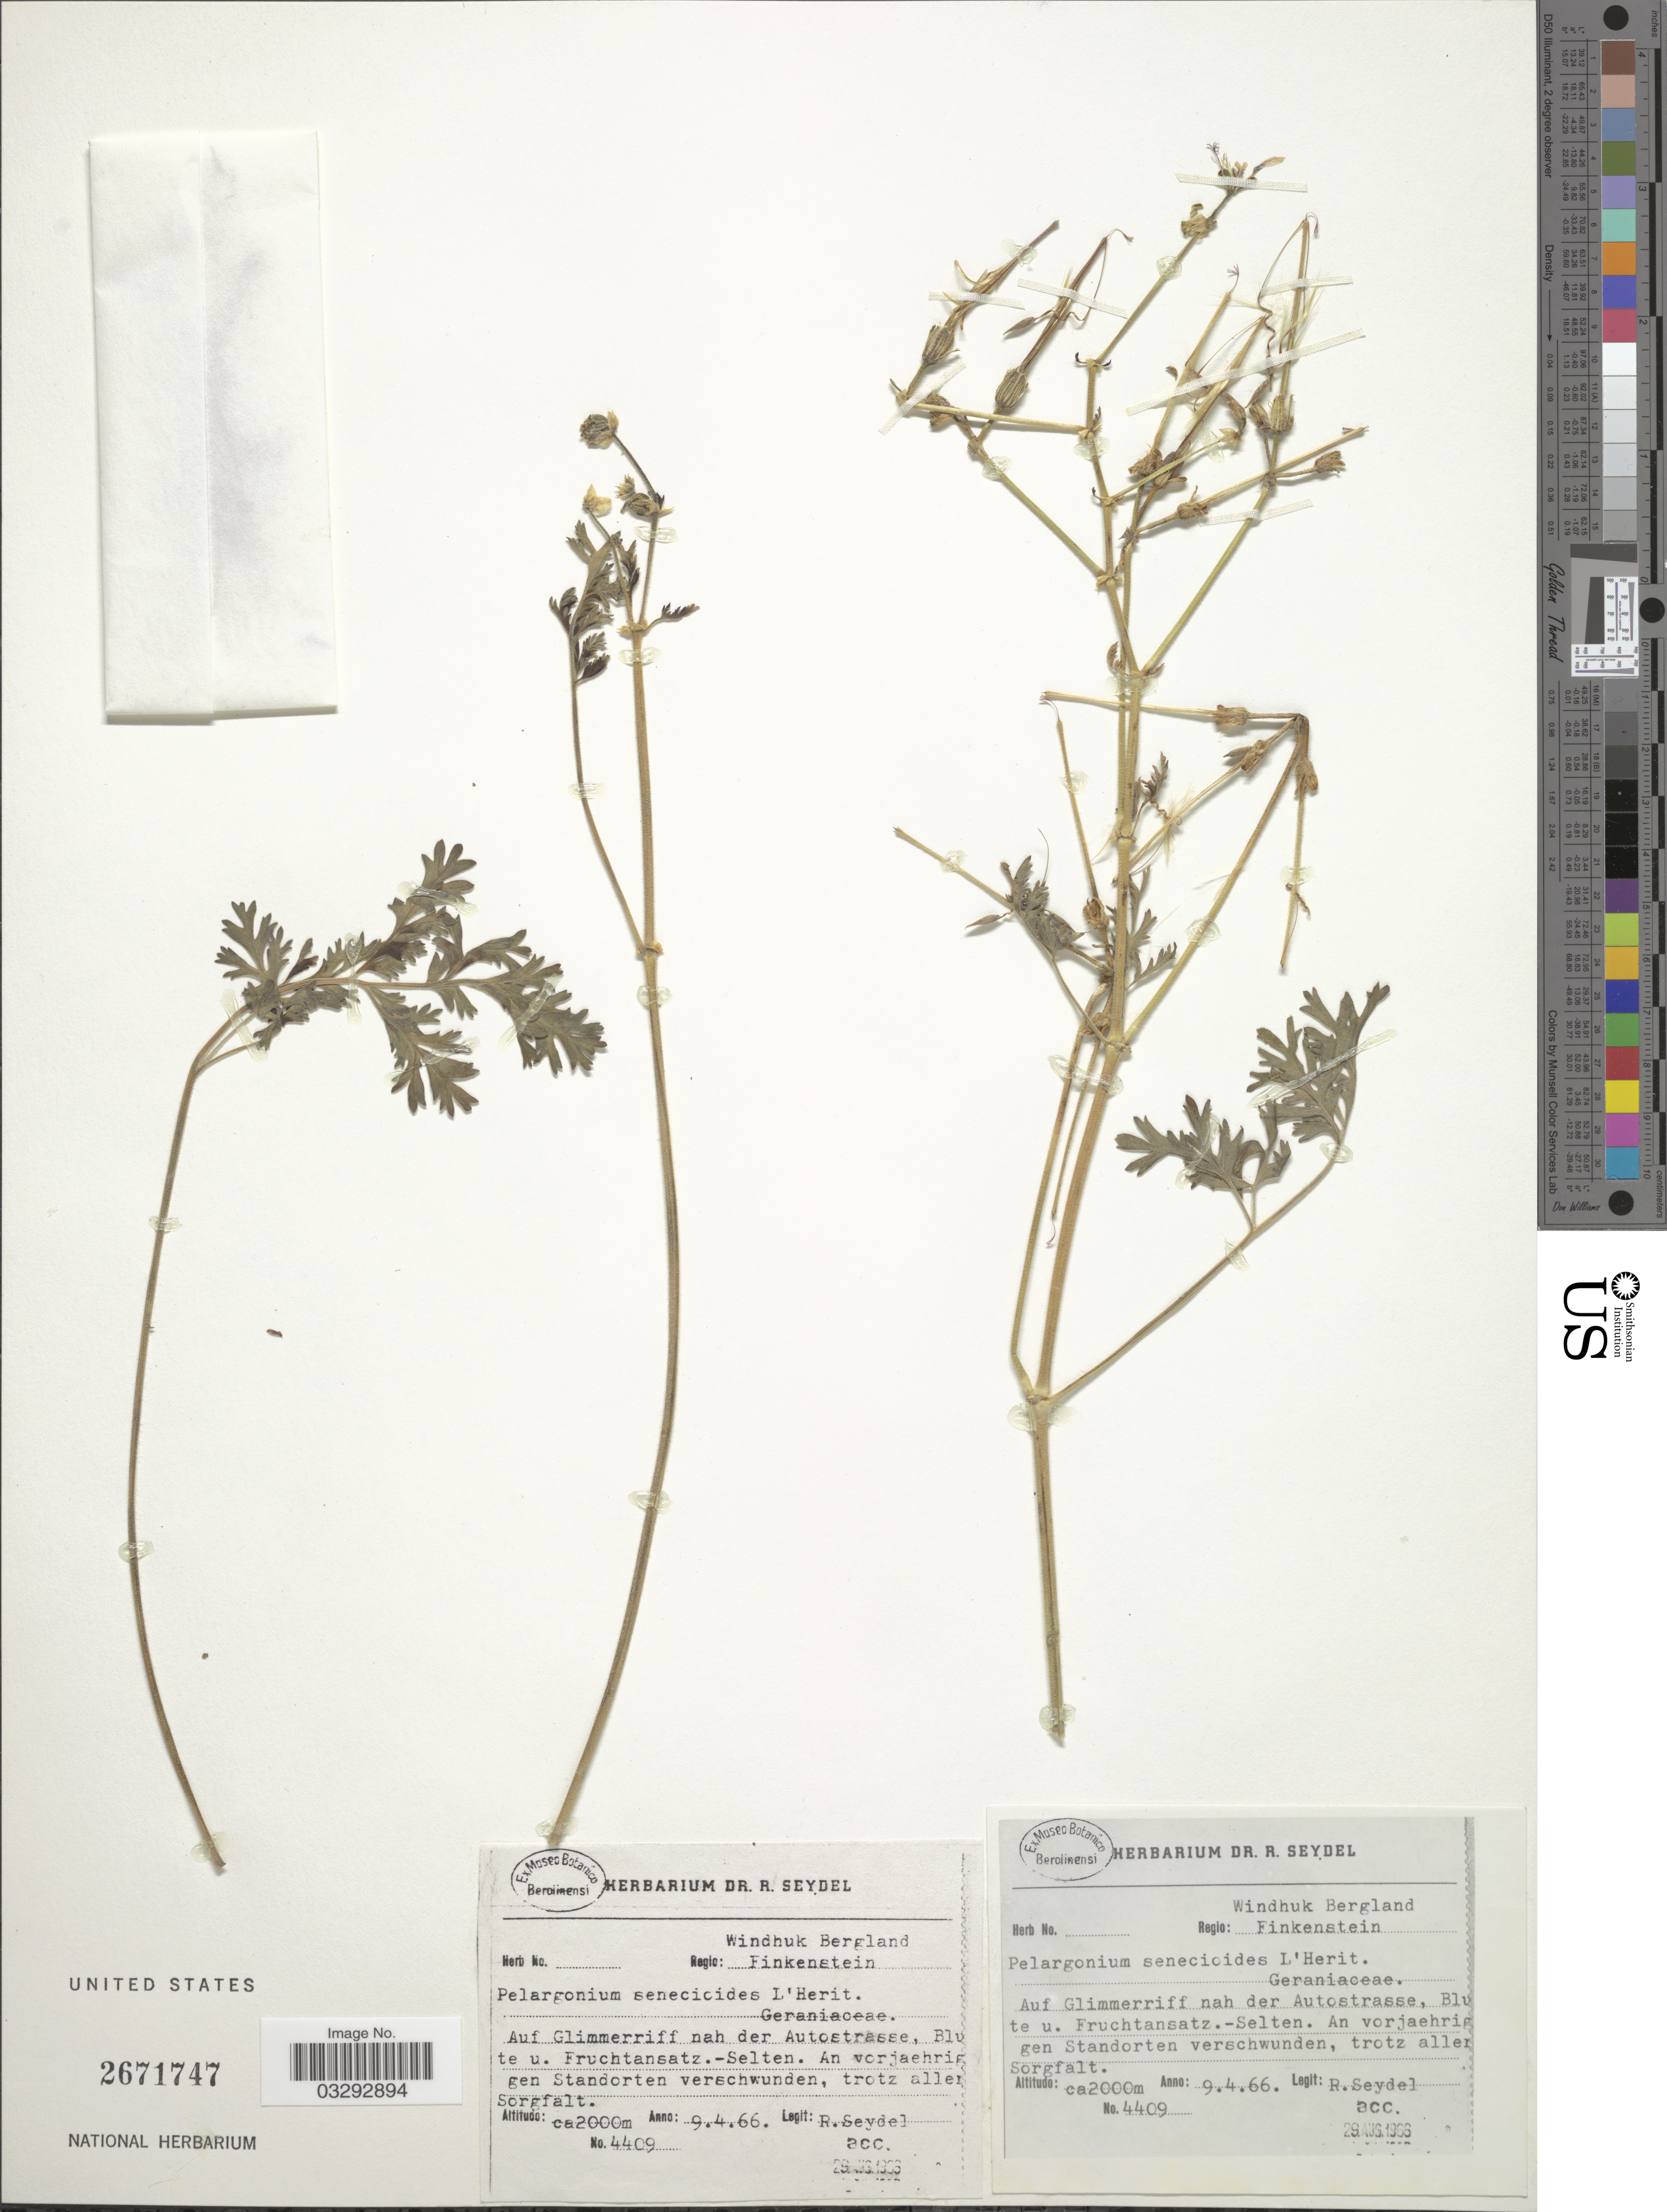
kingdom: Plantae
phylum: Tracheophyta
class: Magnoliopsida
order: Geraniales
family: Geraniaceae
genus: Pelargonium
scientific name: Pelargonium senecioides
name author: L'Hér.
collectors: R. Seydel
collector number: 4409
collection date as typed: Transcribed d/m/y: 9/4/66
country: Namibia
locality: Regio: Windhuk Bergland, Finkenstein.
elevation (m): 2000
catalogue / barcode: US 2671747